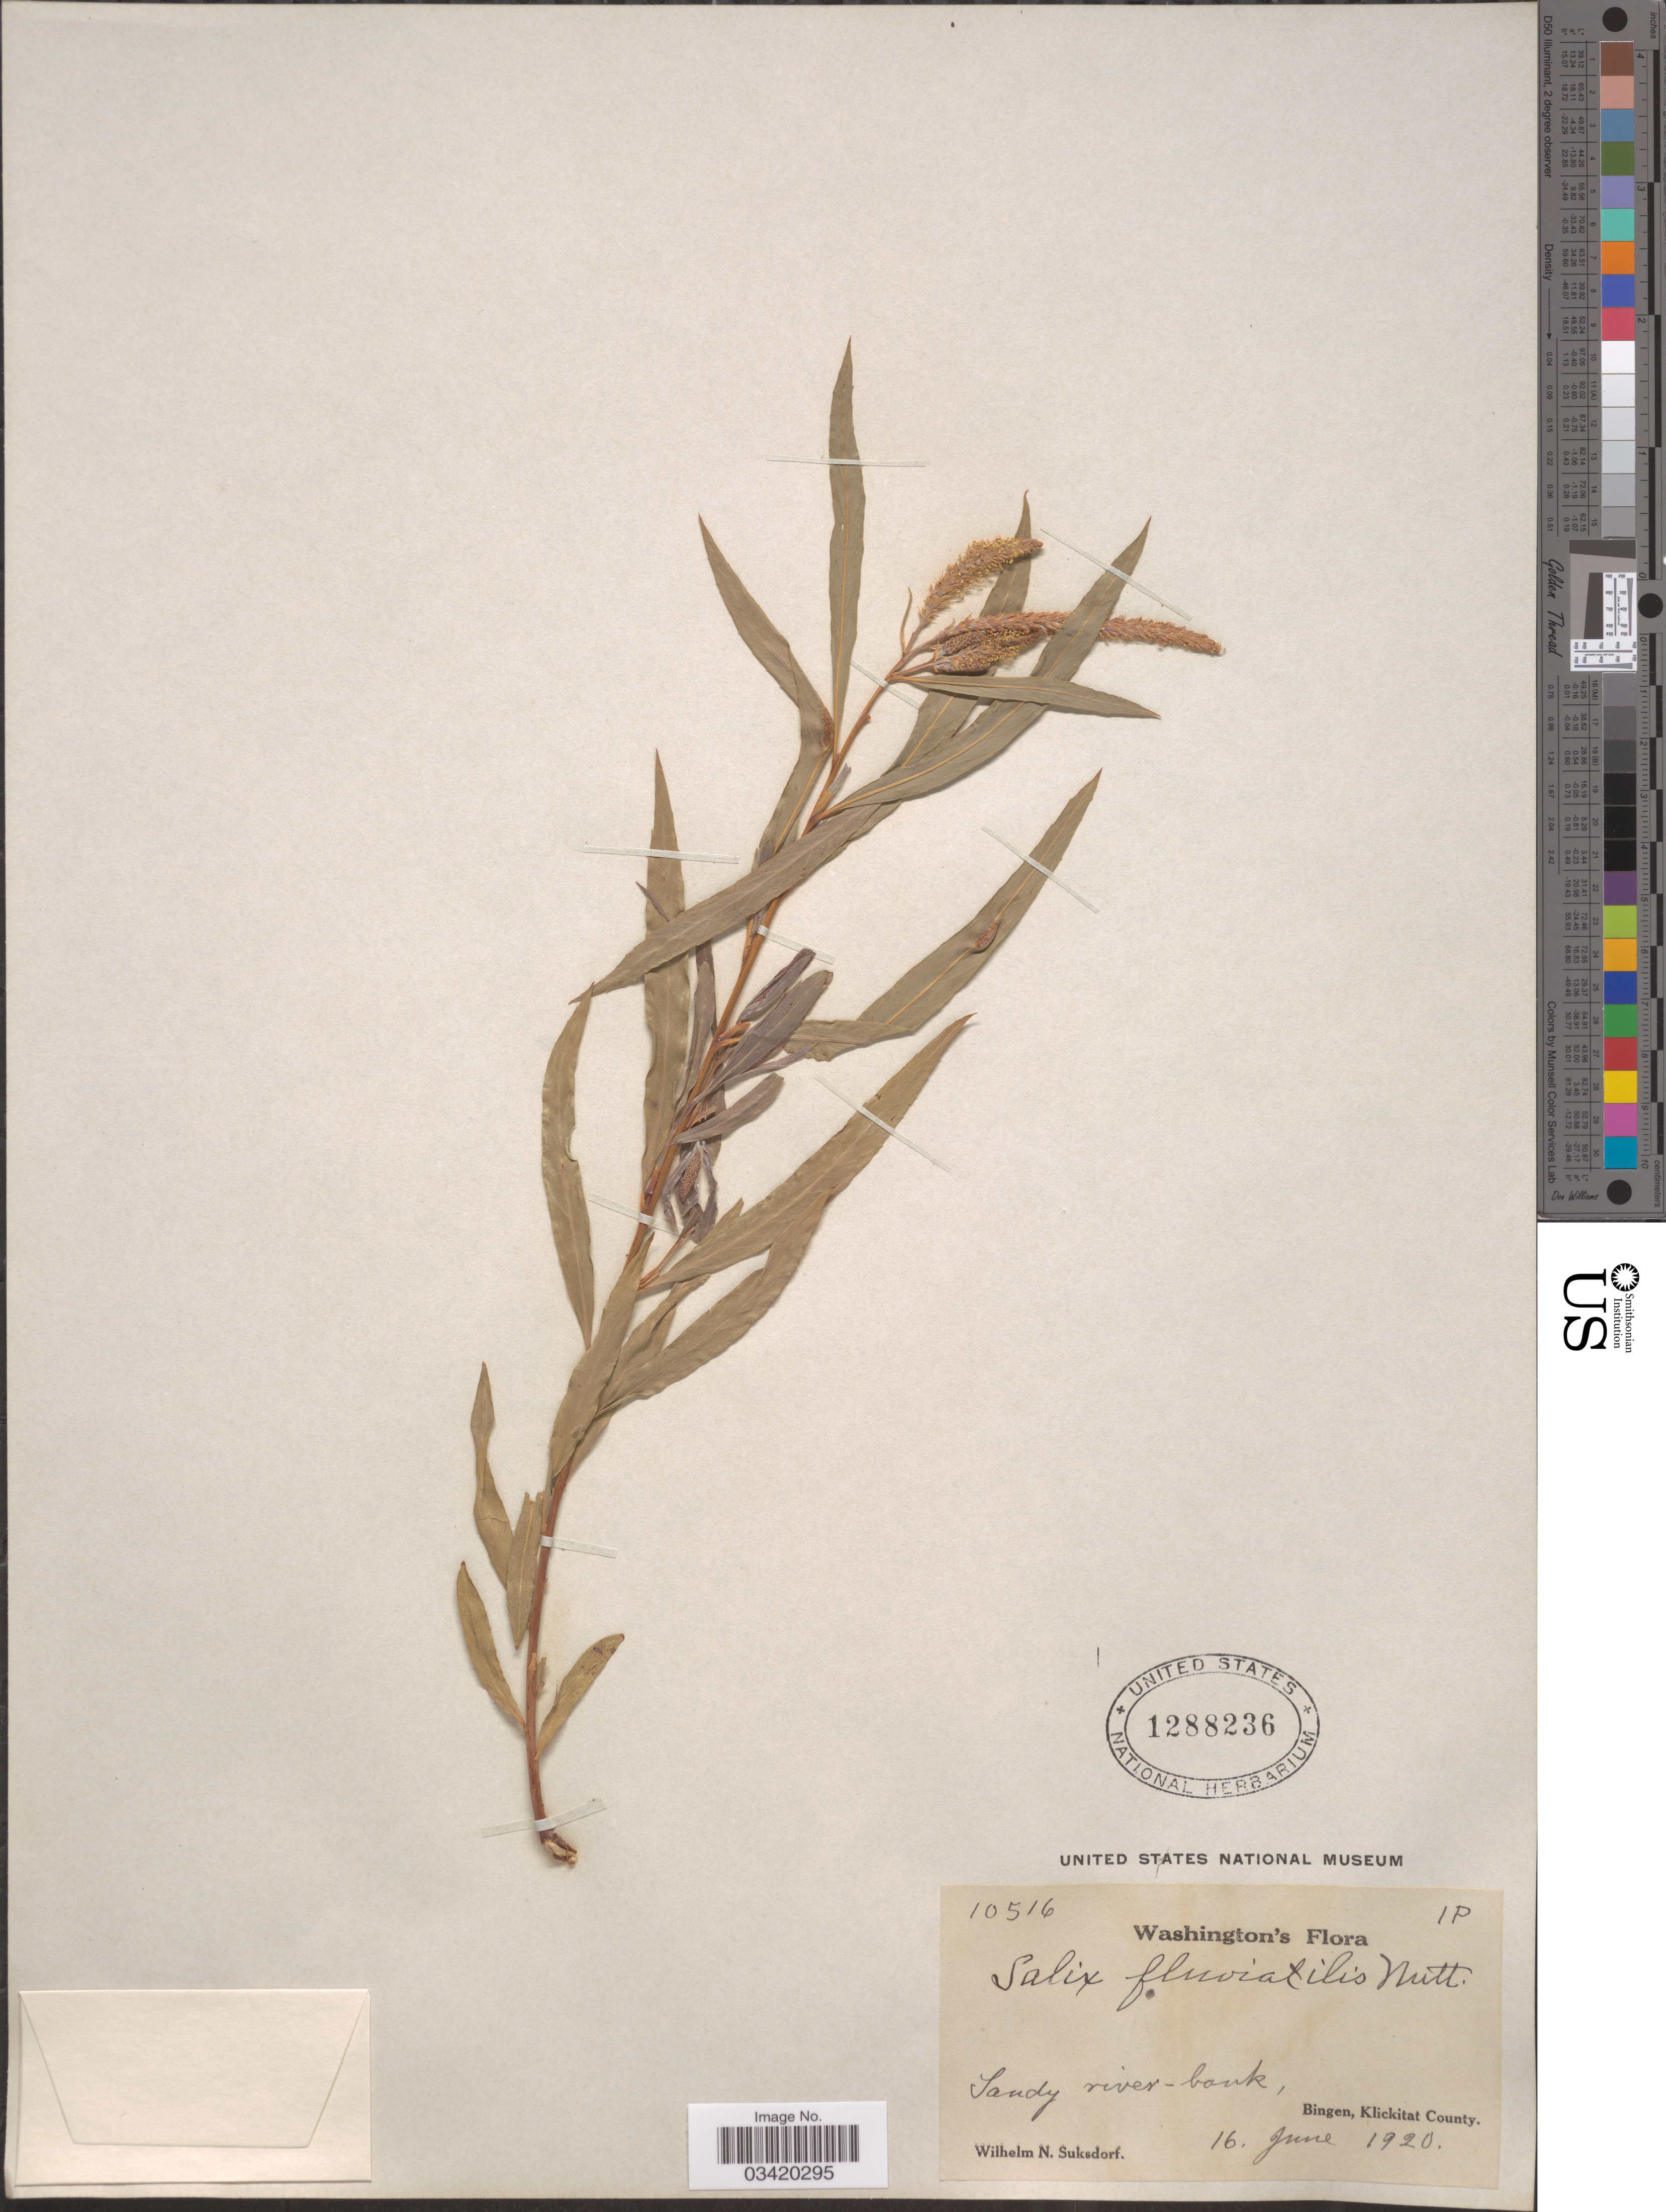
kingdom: Plantae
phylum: Tracheophyta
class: Magnoliopsida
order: Malpighiales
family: Salicaceae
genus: Salix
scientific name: Salix fluviatilis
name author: Nutt.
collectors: W. N. Suksdorf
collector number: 10516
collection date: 1920-06-16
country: United States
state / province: Washington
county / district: Klickitat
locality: Sandy river-bank, Bingen, Klickitat County.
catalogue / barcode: US 1288236